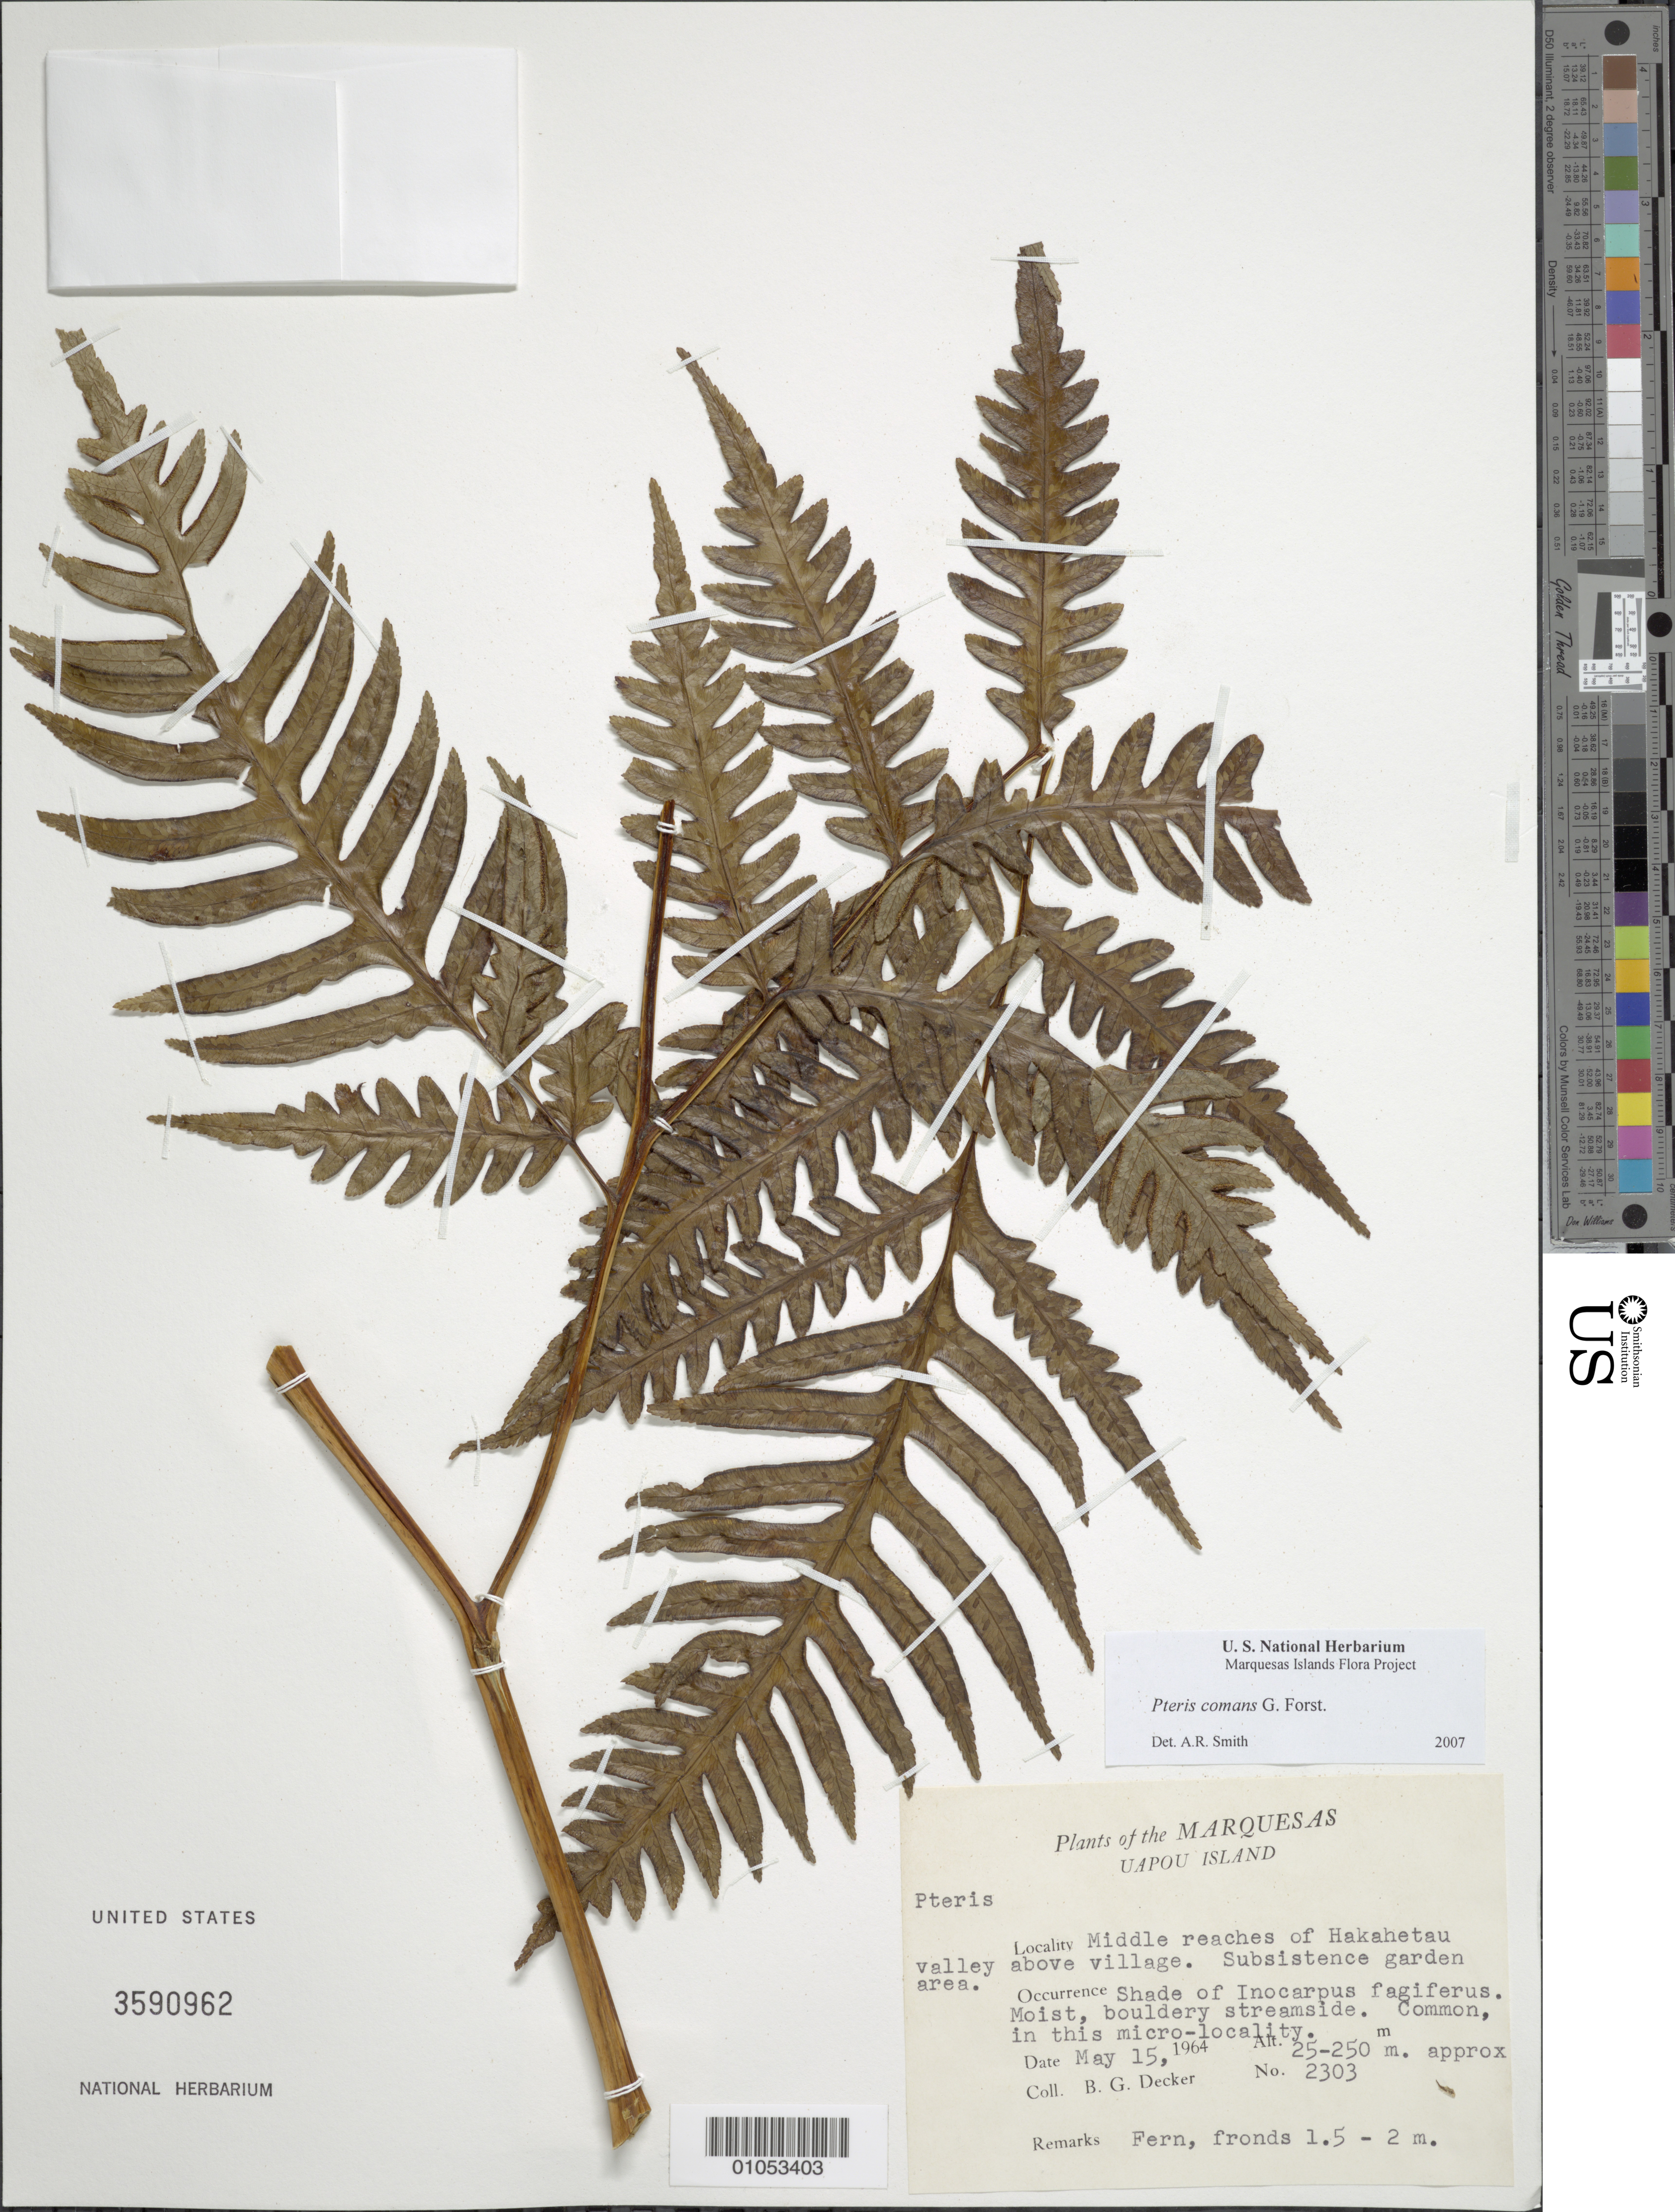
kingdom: Plantae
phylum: Tracheophyta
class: Polypodiopsida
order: Polypodiales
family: Pteridaceae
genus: Pteris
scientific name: Pteris comans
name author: G. Forst.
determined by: Smith, Alan R., (UC)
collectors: B. G. Decker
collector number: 2303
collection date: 1964-05-15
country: French Polynesia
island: Ua Pou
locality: Middle reaches of Hakahetau valley above village. Subsistence garden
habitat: Shade of Inocarpus fagiferus. Moist, boundary streamside. Common in this micro-locality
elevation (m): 25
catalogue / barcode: US 3590962